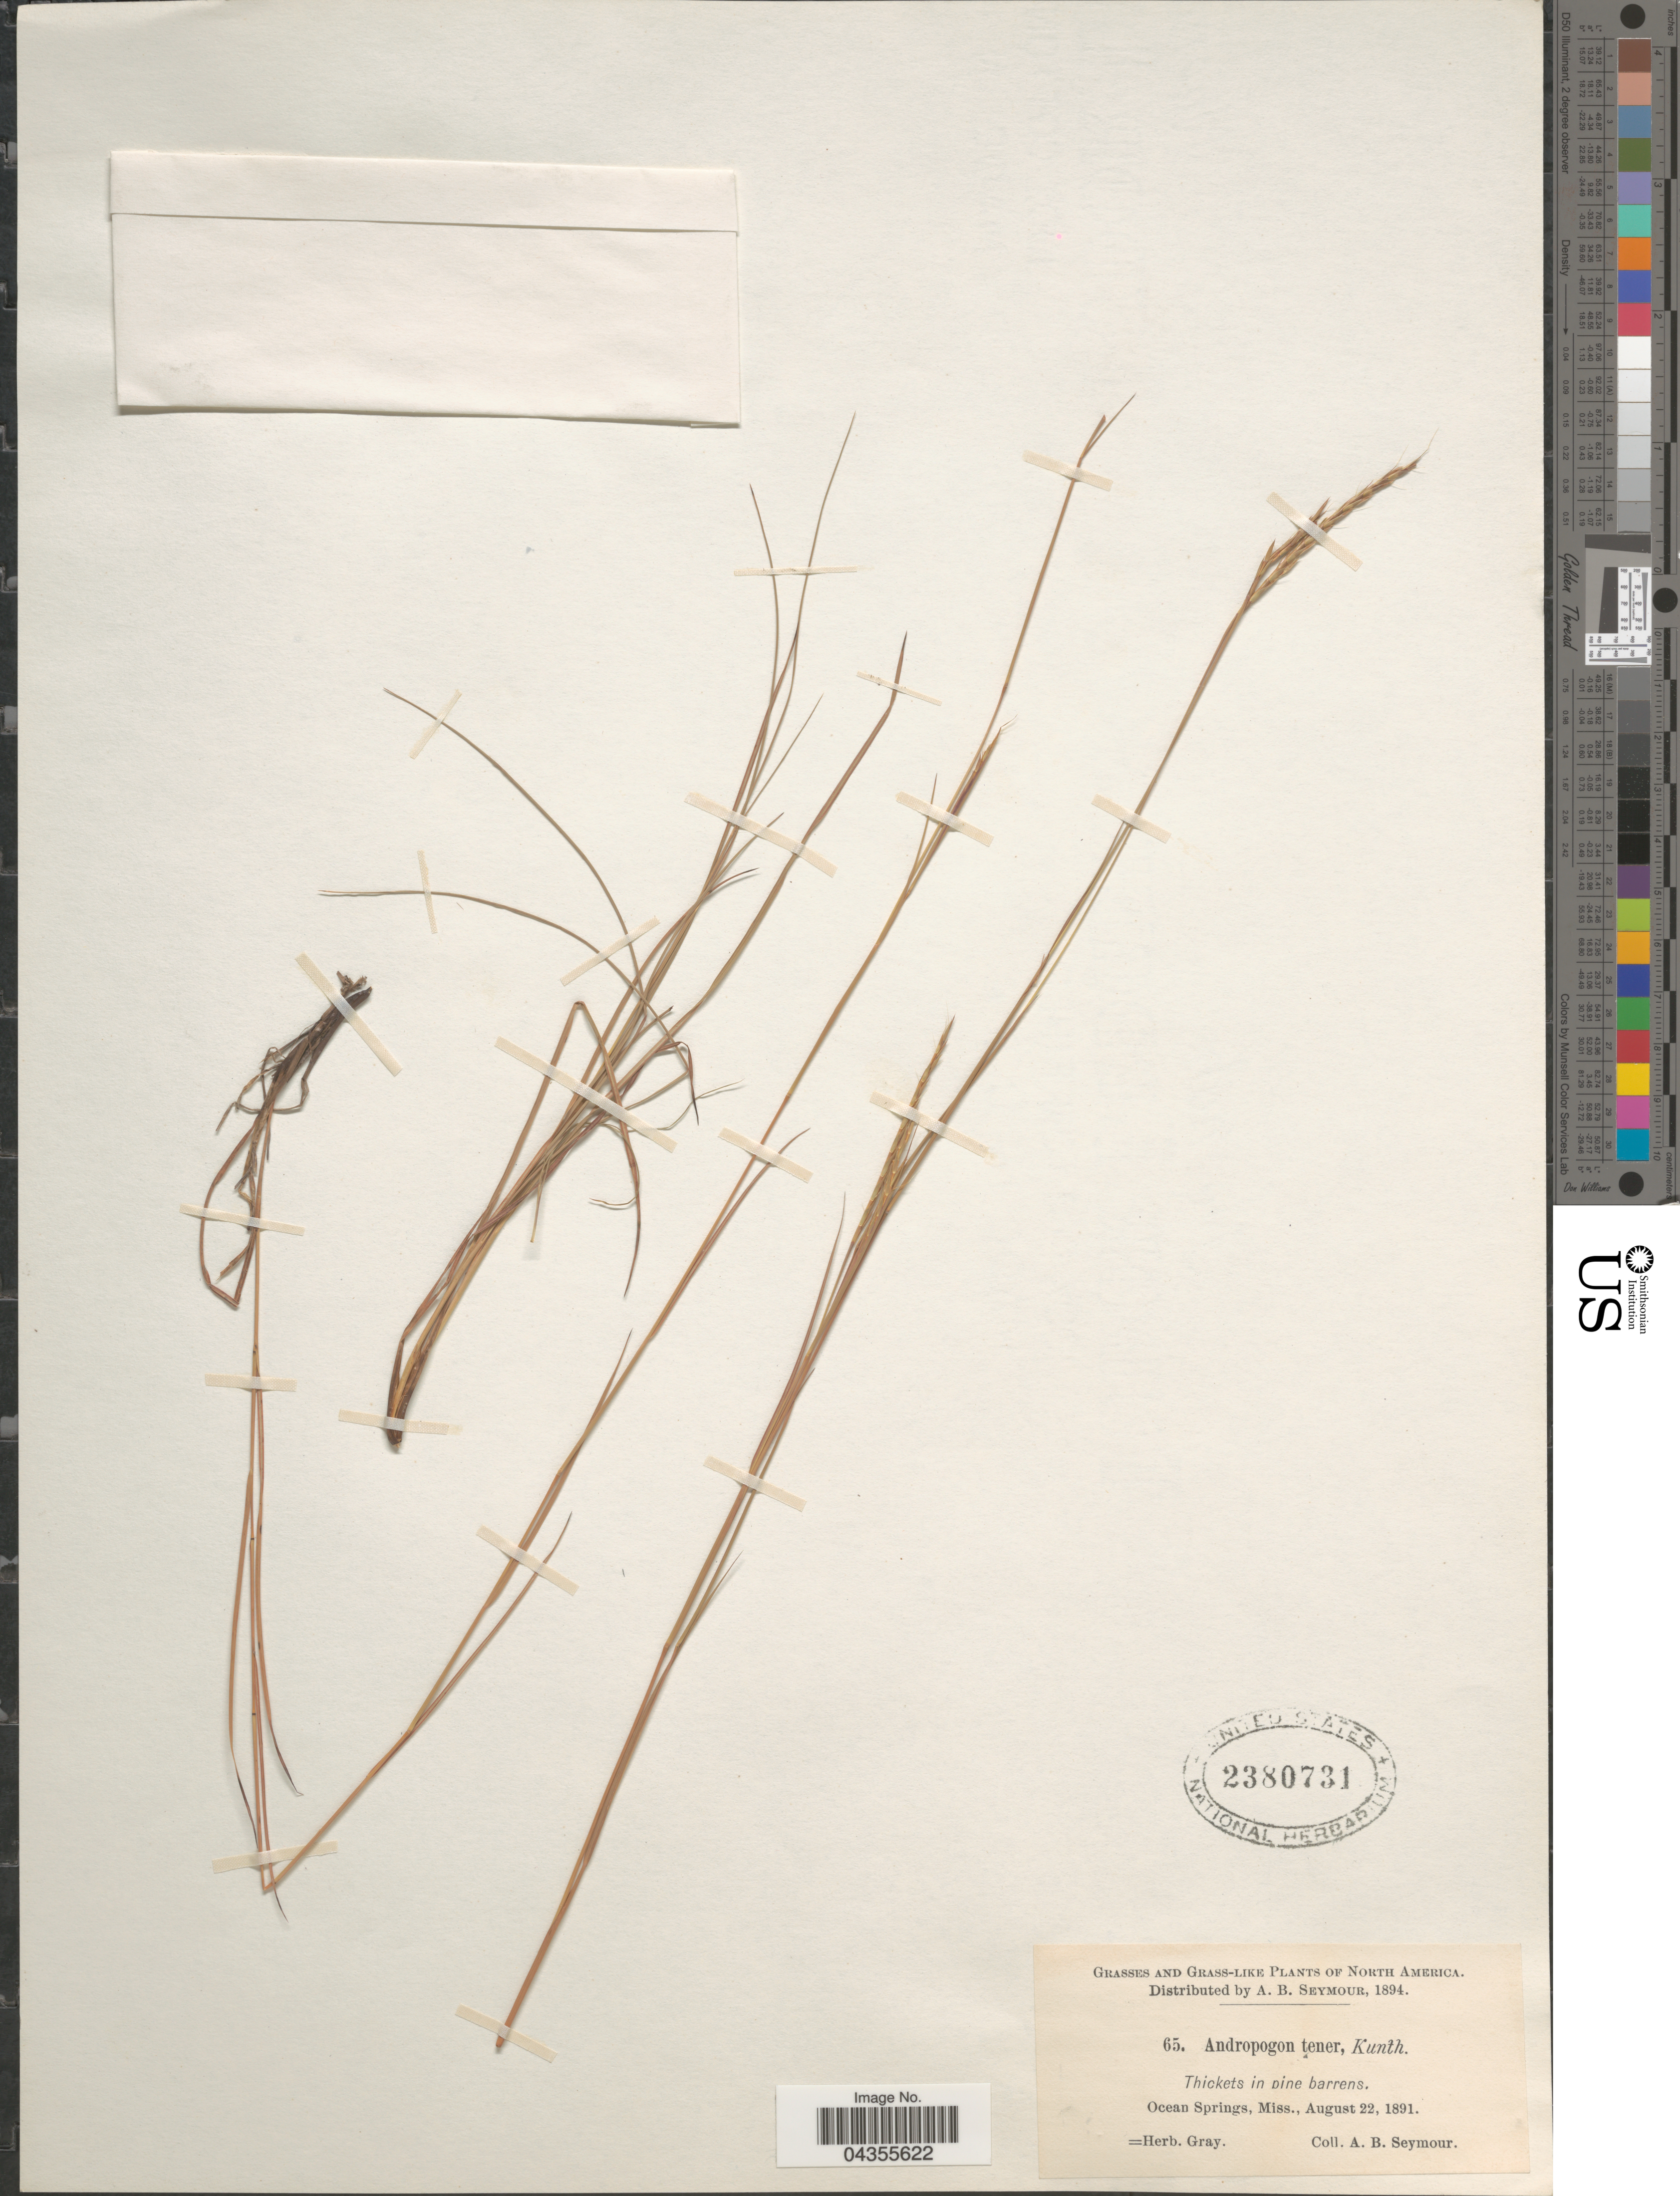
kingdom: Plantae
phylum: Tracheophyta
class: Liliopsida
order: Poales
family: Poaceae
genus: Schizachyrium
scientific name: Schizachyrium tenerum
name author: Nees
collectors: A. Seymour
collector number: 65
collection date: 1891-08-22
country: United States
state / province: Mississippi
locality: Thickets in pine barrens. Ocean Springs.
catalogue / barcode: US 2380731